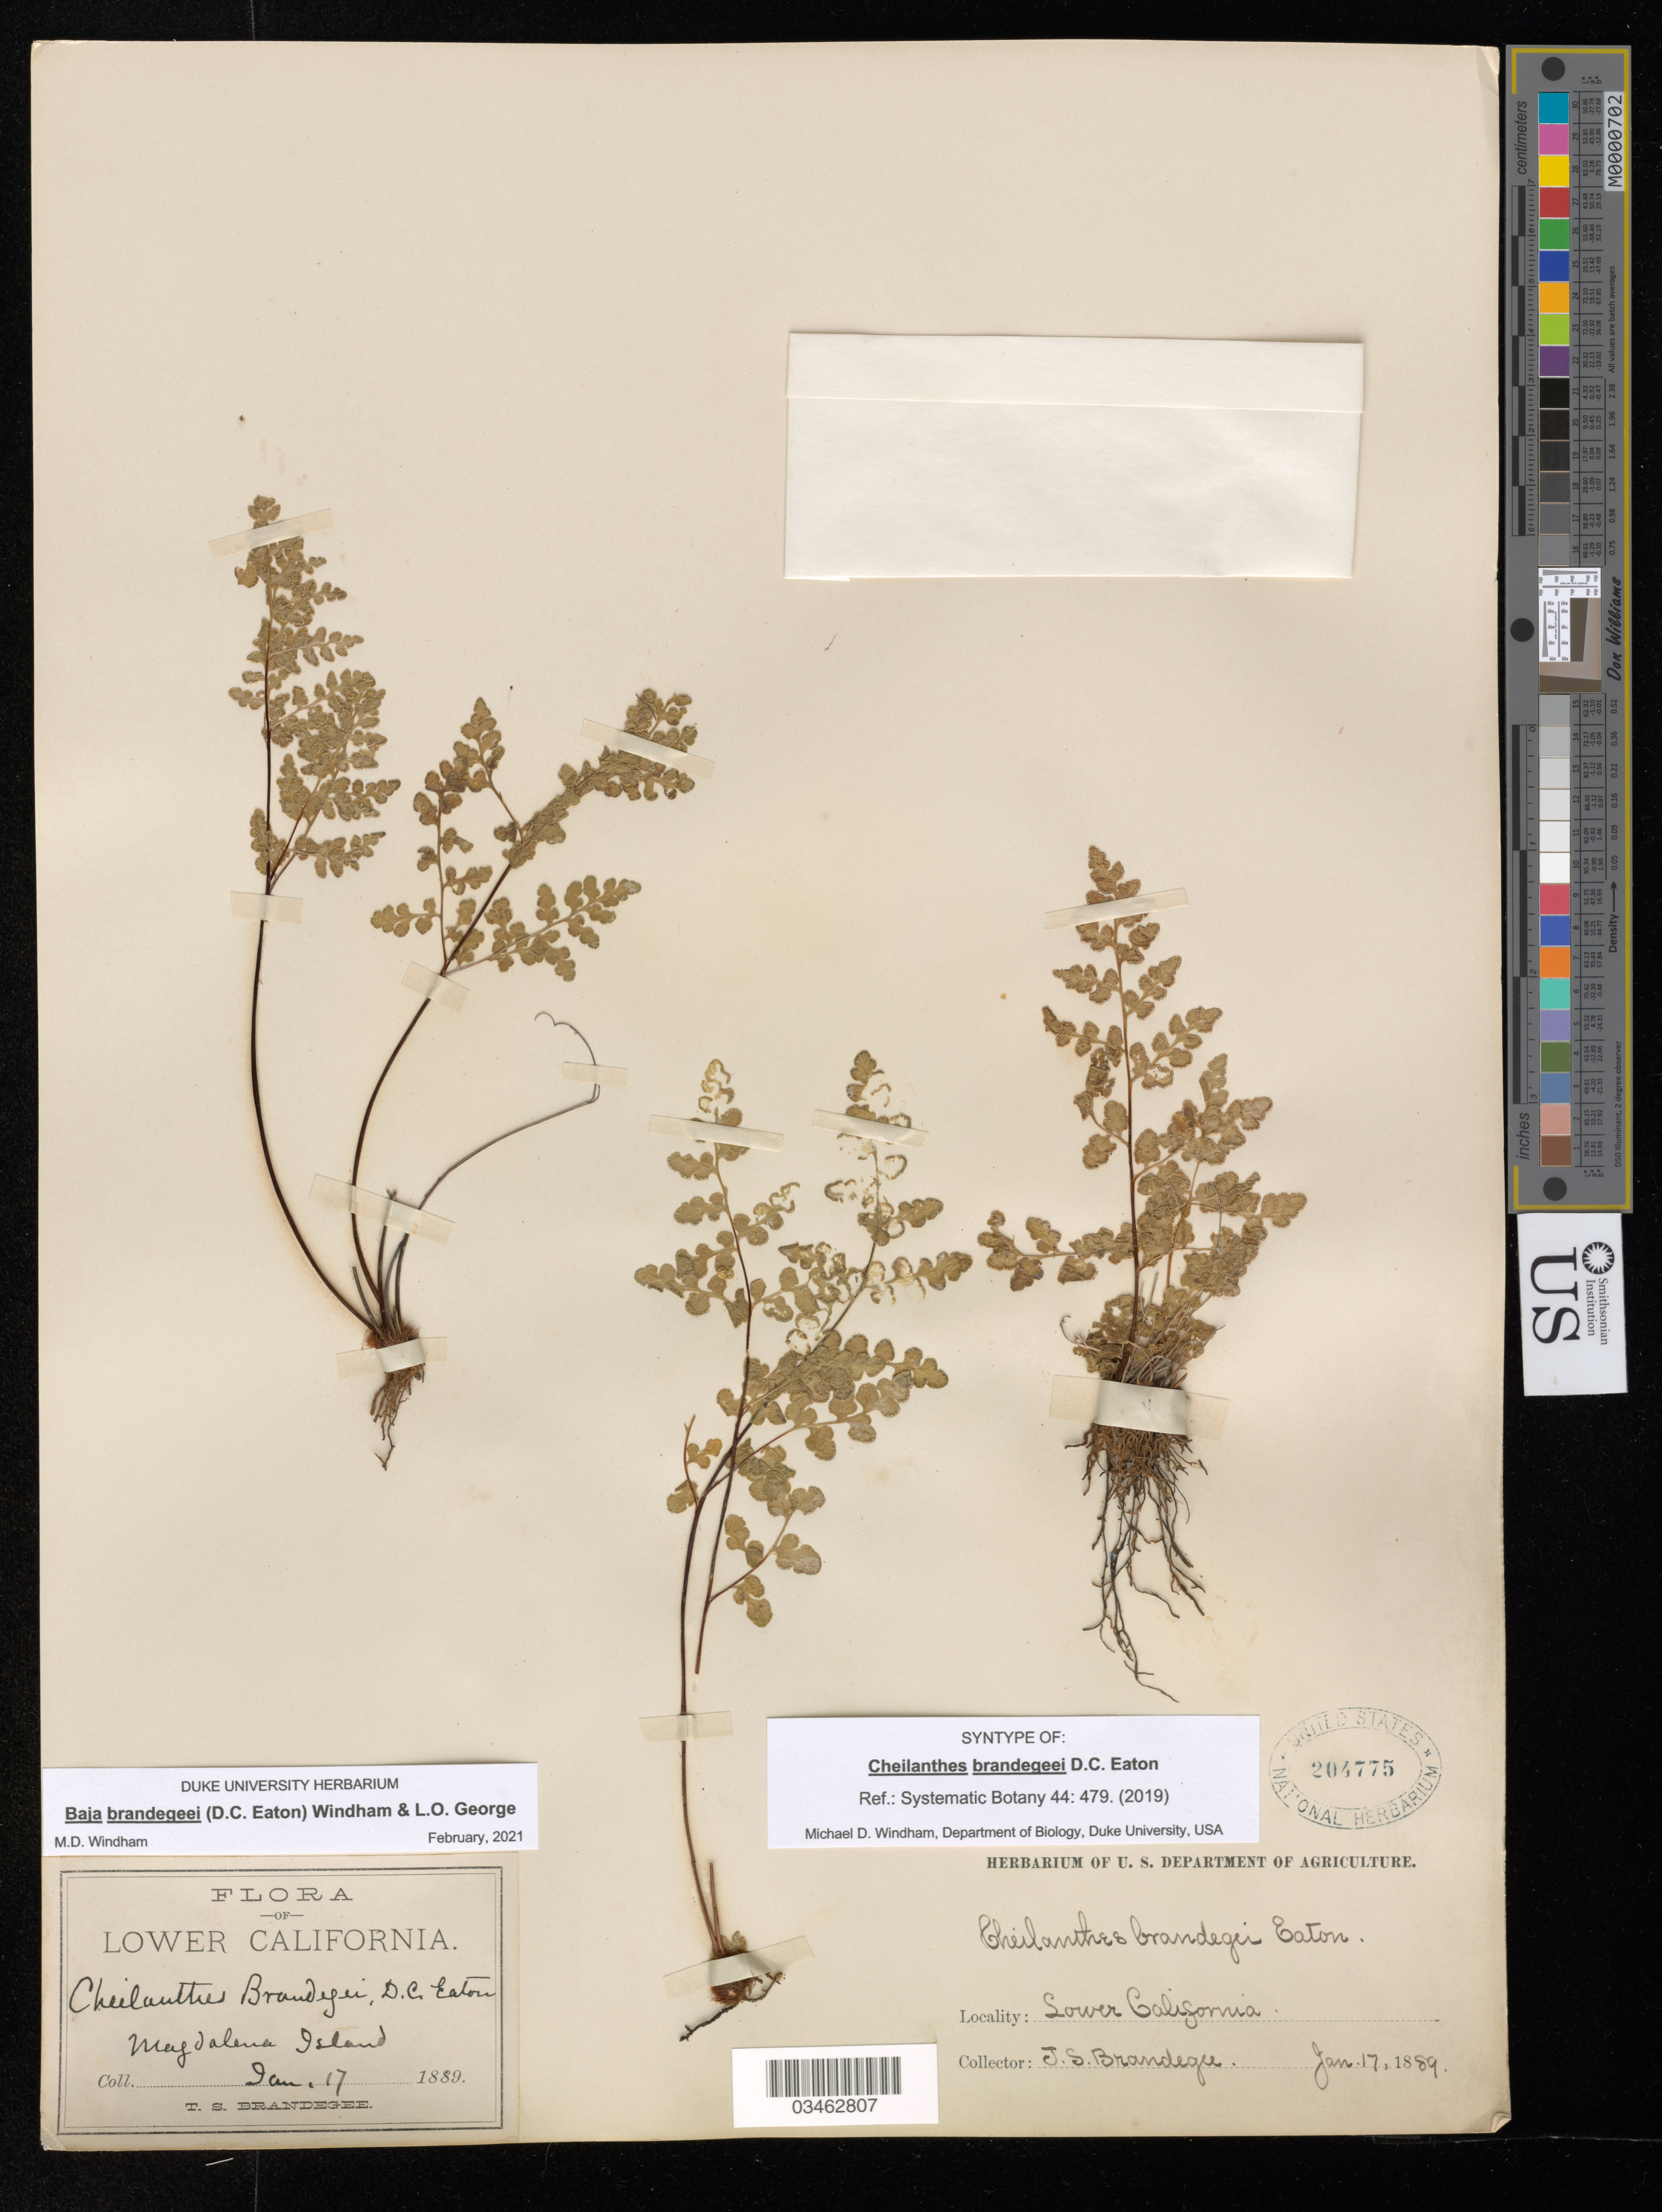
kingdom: Plantae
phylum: Tracheophyta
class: Polypodiopsida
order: Polypodiales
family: Pteridaceae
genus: Cheilanthes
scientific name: Cheilanthes brandegeei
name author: D.C. Eaton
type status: Syntype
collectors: T. S. Brandegee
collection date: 1889-01-17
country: Mexico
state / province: Baja California Sur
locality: Magdalena Isl. L. Calif.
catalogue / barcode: US 204775